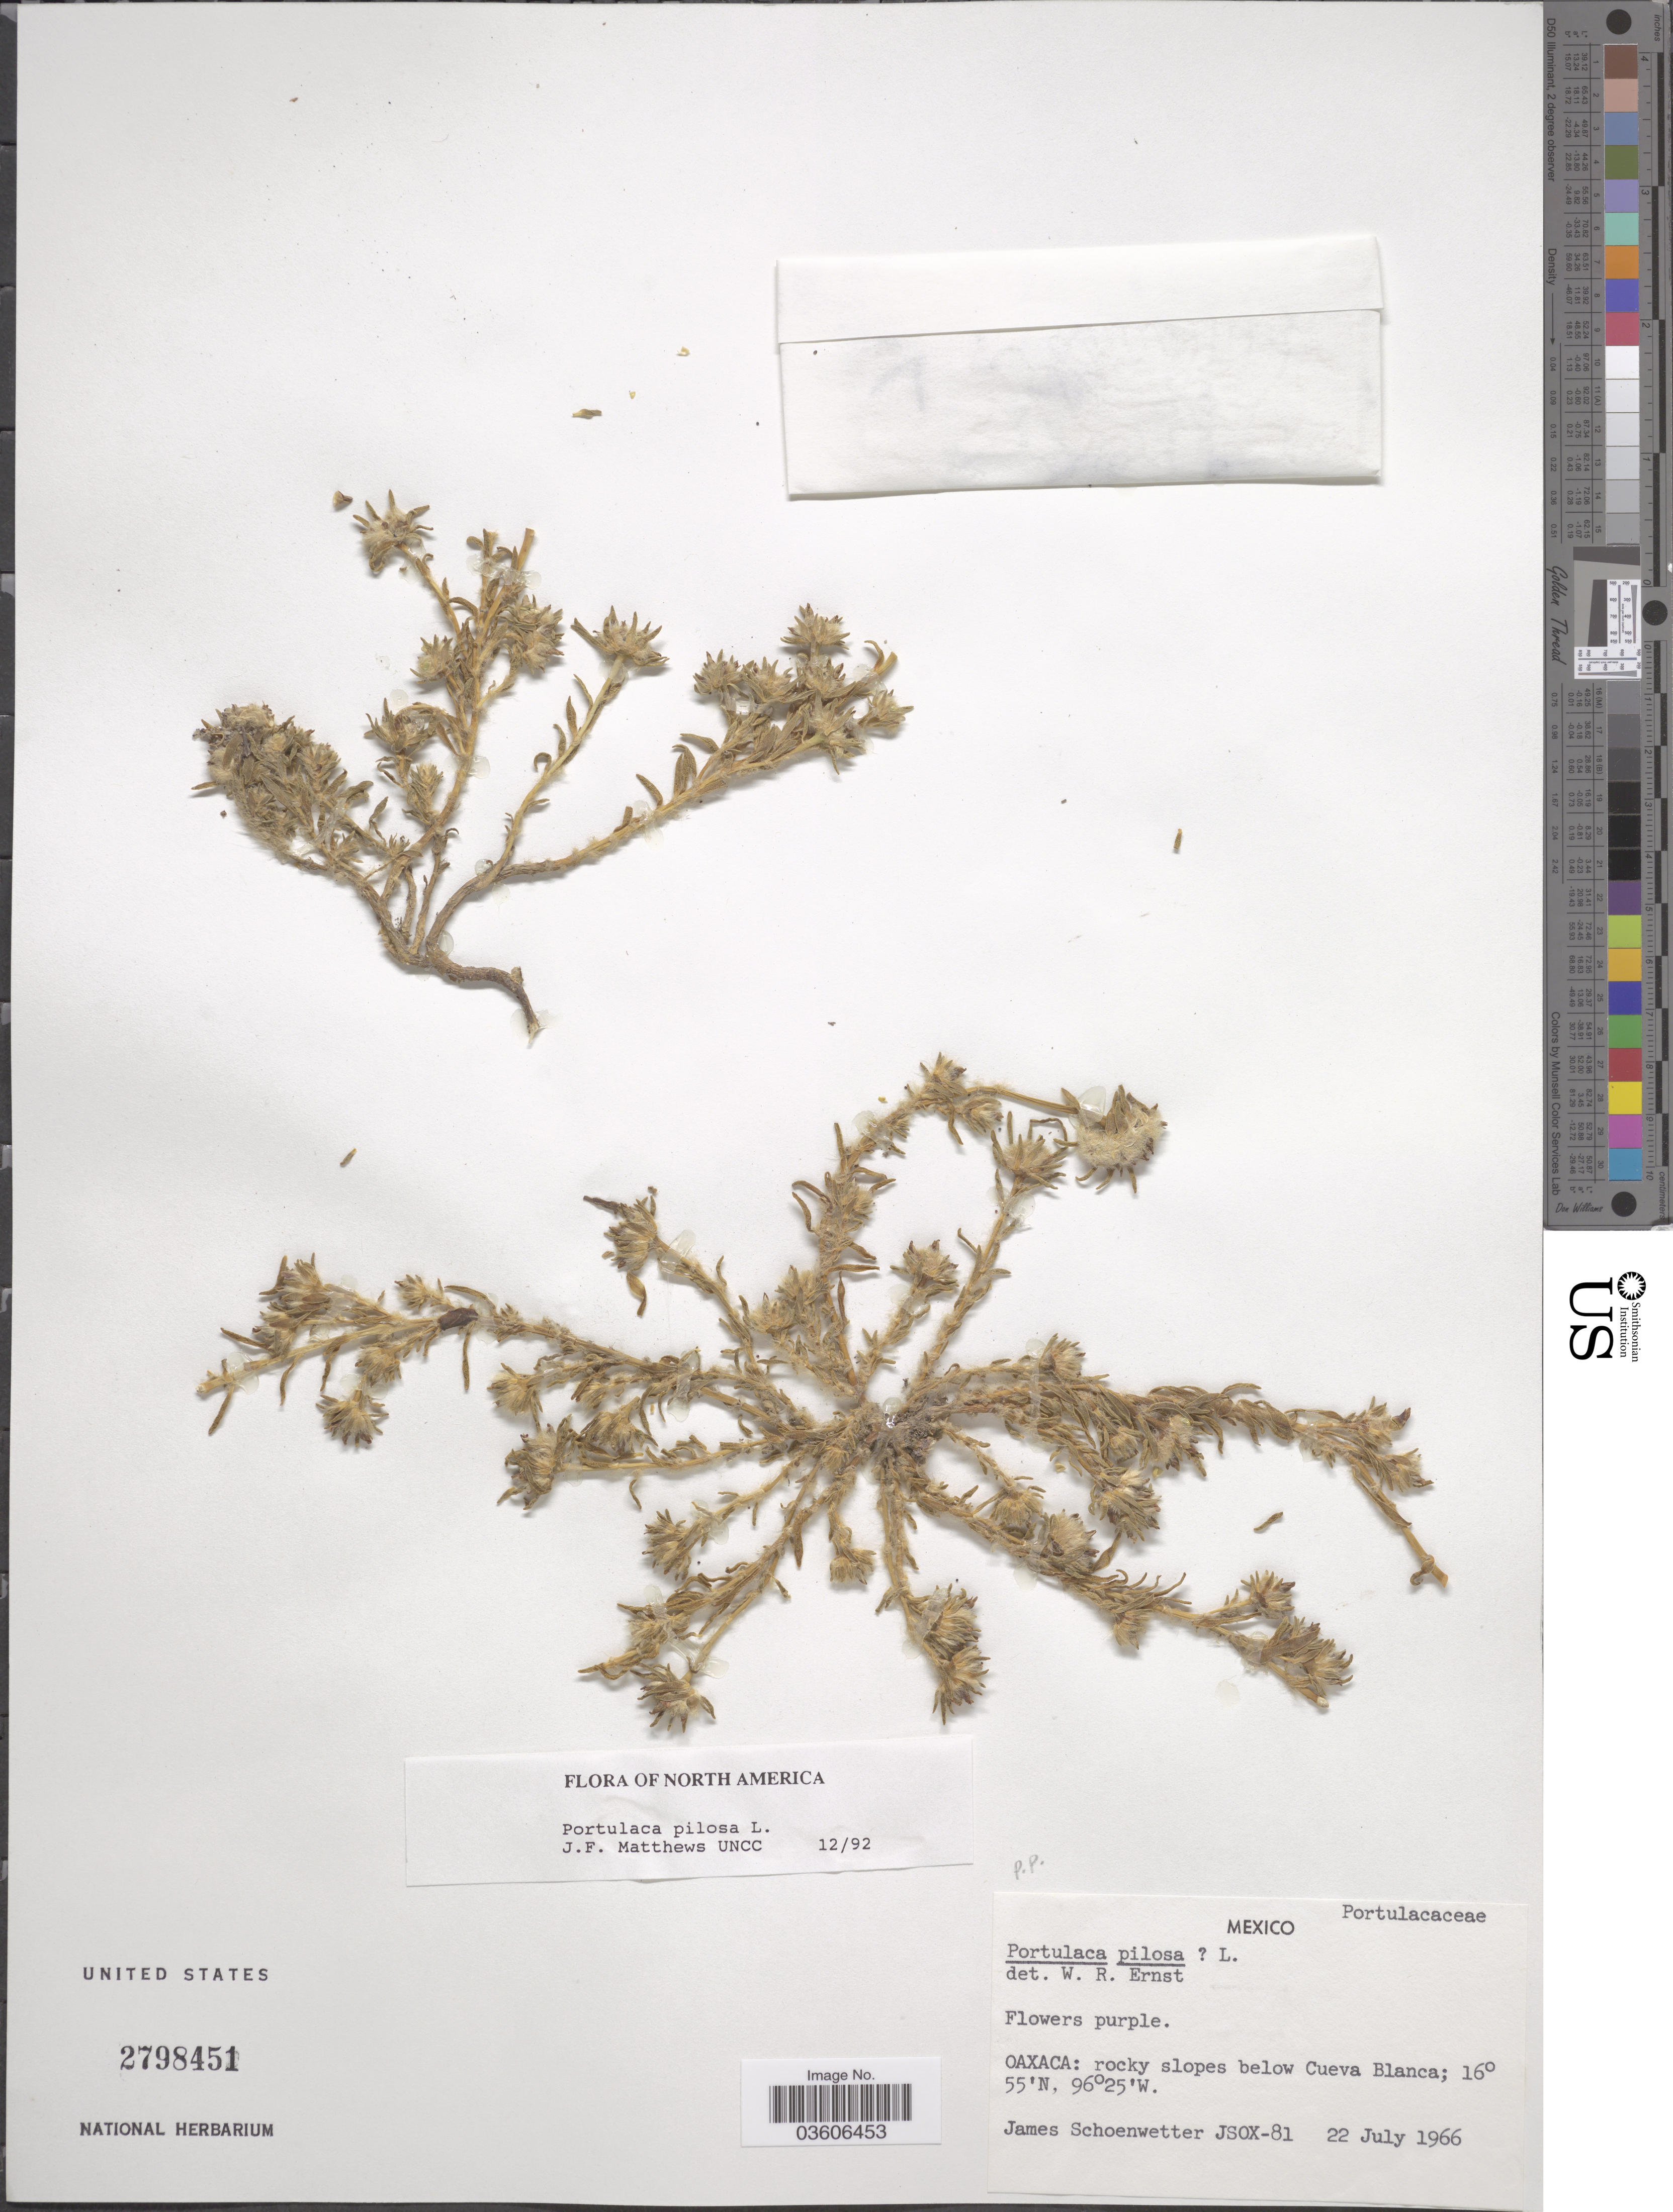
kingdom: Plantae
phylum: Tracheophyta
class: Magnoliopsida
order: Caryophyllales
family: Portulacaceae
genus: Portulaca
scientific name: Portulaca pilosa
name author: L.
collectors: J. Schoenwetter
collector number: JSOX-81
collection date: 1966-07-22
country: Mexico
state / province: Oaxaca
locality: Rocky slopes below Cueva Blanca.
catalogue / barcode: US 2798451